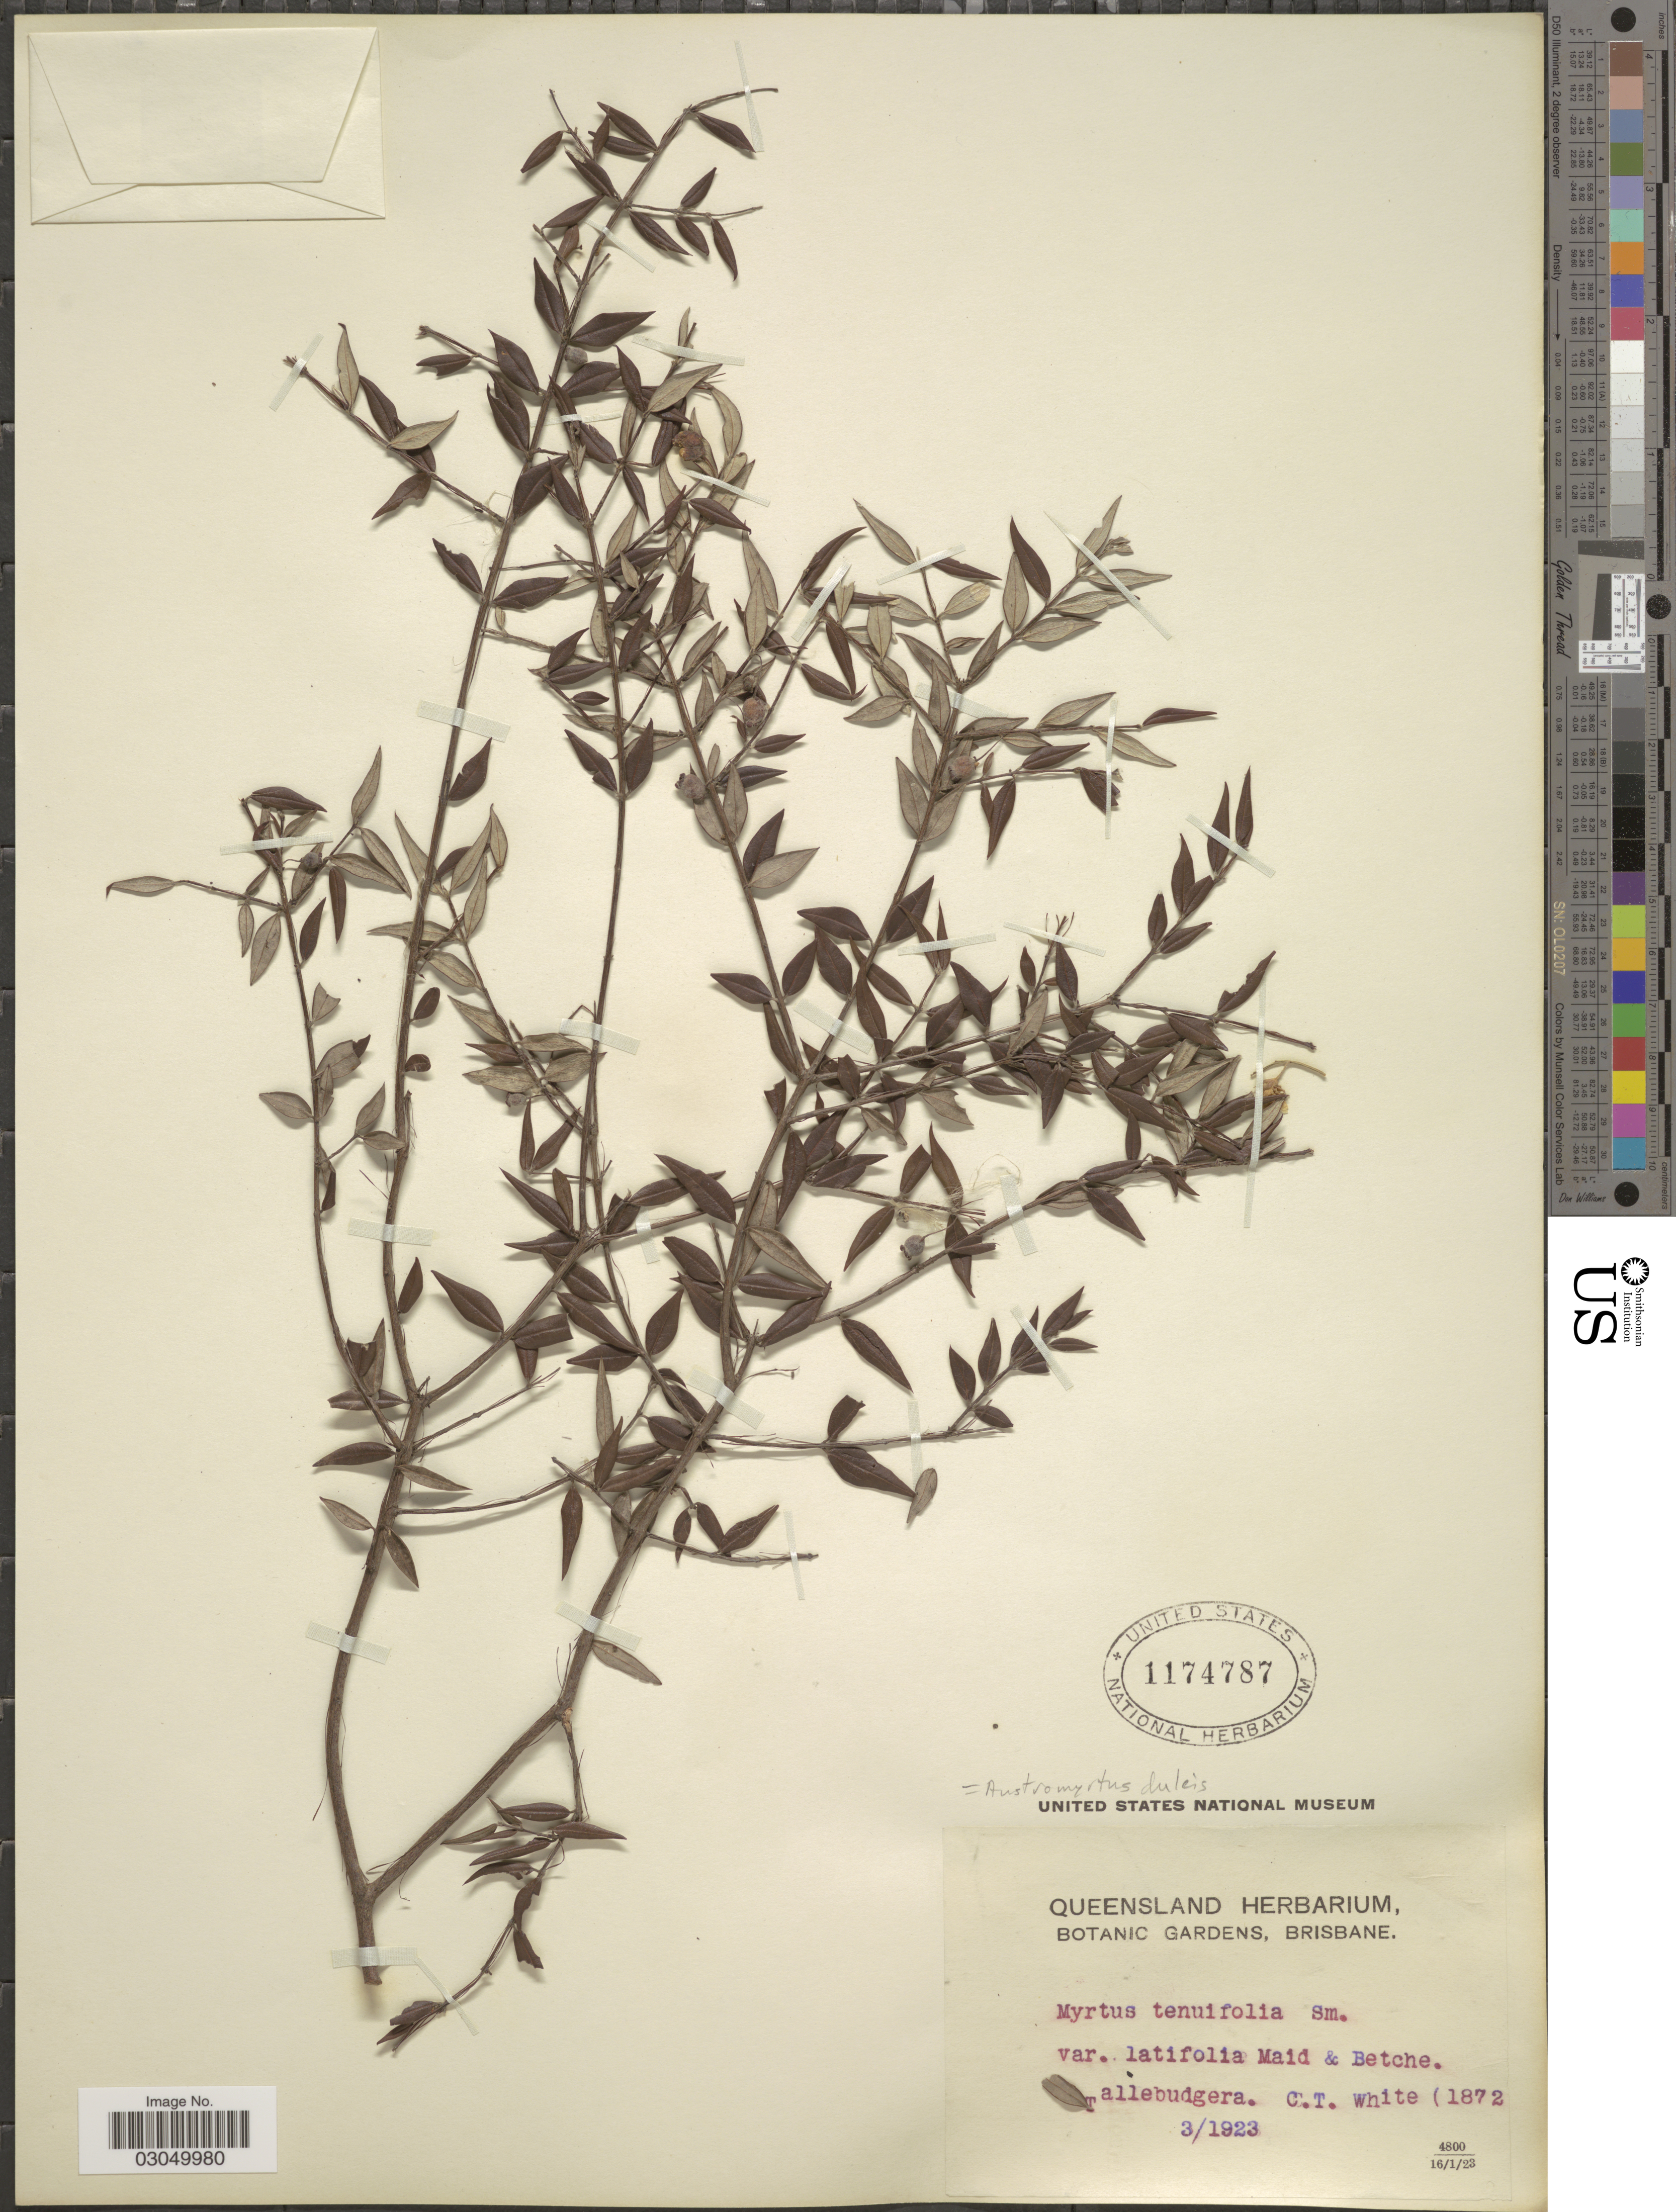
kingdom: Plantae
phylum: Tracheophyta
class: Magnoliopsida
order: Myrtales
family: Myrtaceae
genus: Austromyrtus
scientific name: Austromyrtus dulcis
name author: (C.T. White) L.S. Sm.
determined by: Strong, Mark T., (BOT), Smithsonian Institution - National Museum of Natural History (UNITED STATES)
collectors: C. T. White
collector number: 1872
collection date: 1923-03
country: Australia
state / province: Queensland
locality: Tallebudgera.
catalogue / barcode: US 1174787